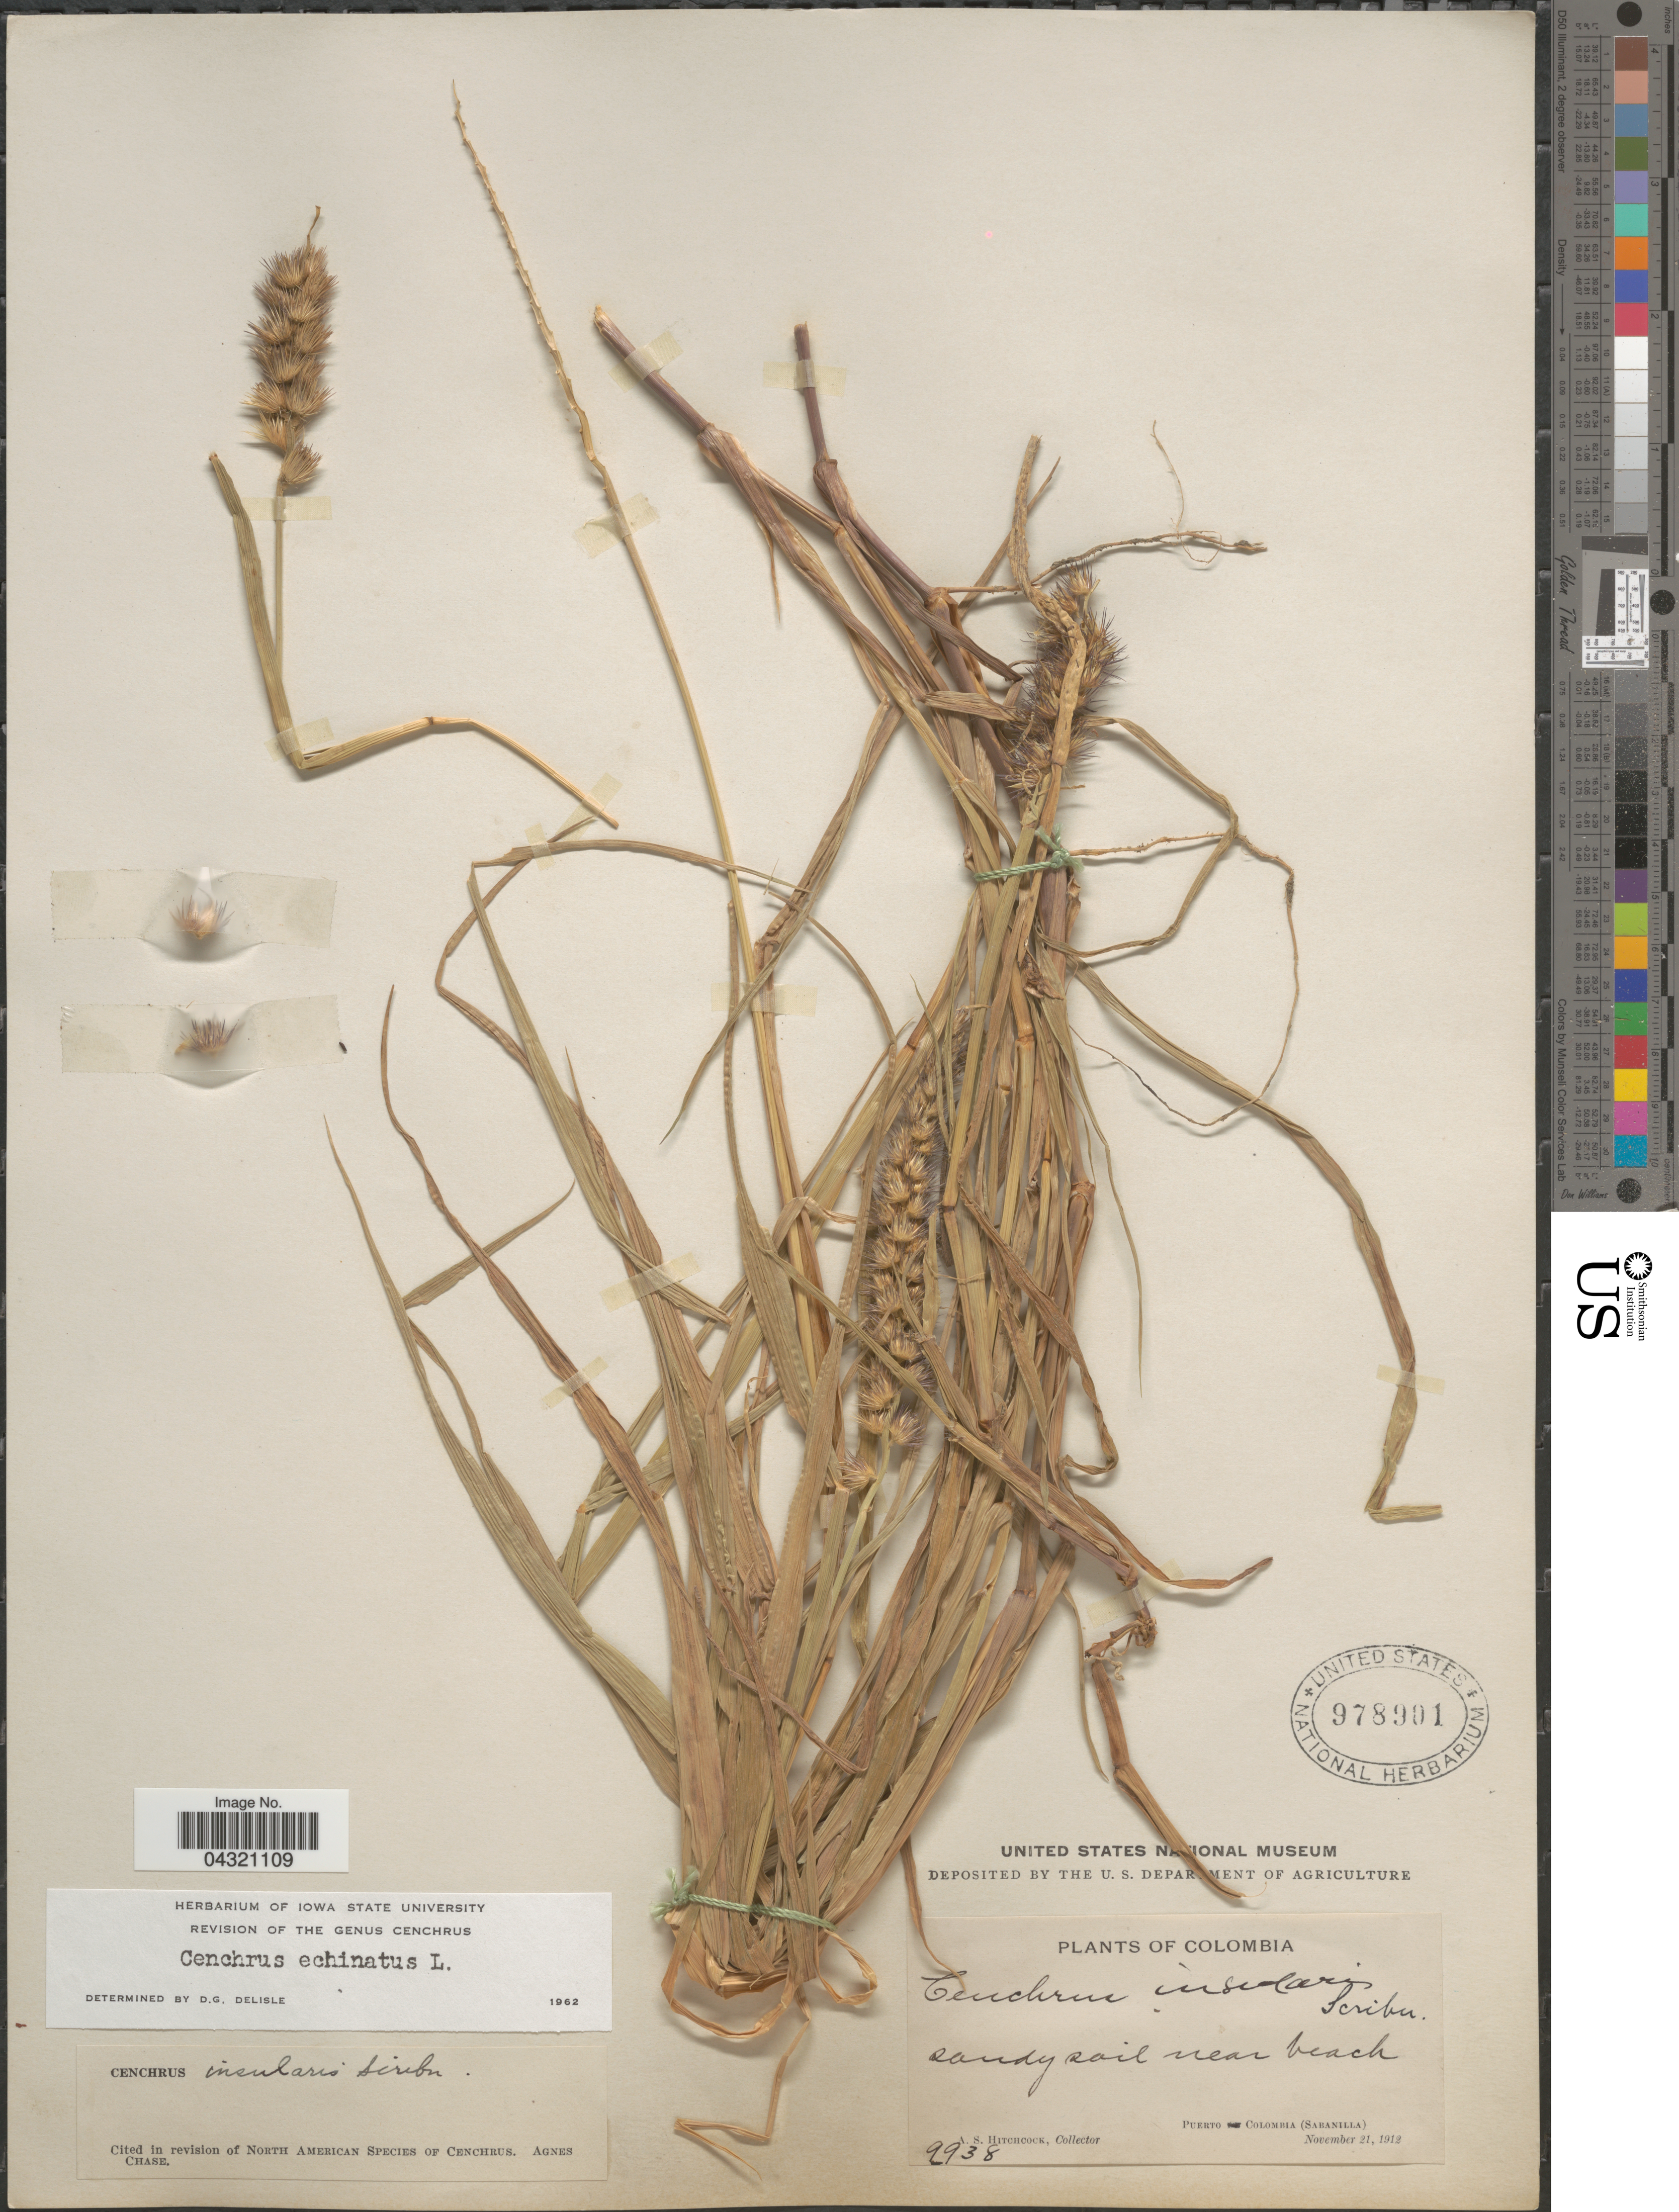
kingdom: Plantae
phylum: Tracheophyta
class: Liliopsida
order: Poales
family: Poaceae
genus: Cenchrus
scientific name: Cenchrus echinatus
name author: L.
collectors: A. S. Hitchcock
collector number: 9938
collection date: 1912-11-21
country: Colombia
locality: Sandy soil near beach. Puerto Colombia (Sabanilla).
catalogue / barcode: US 978901